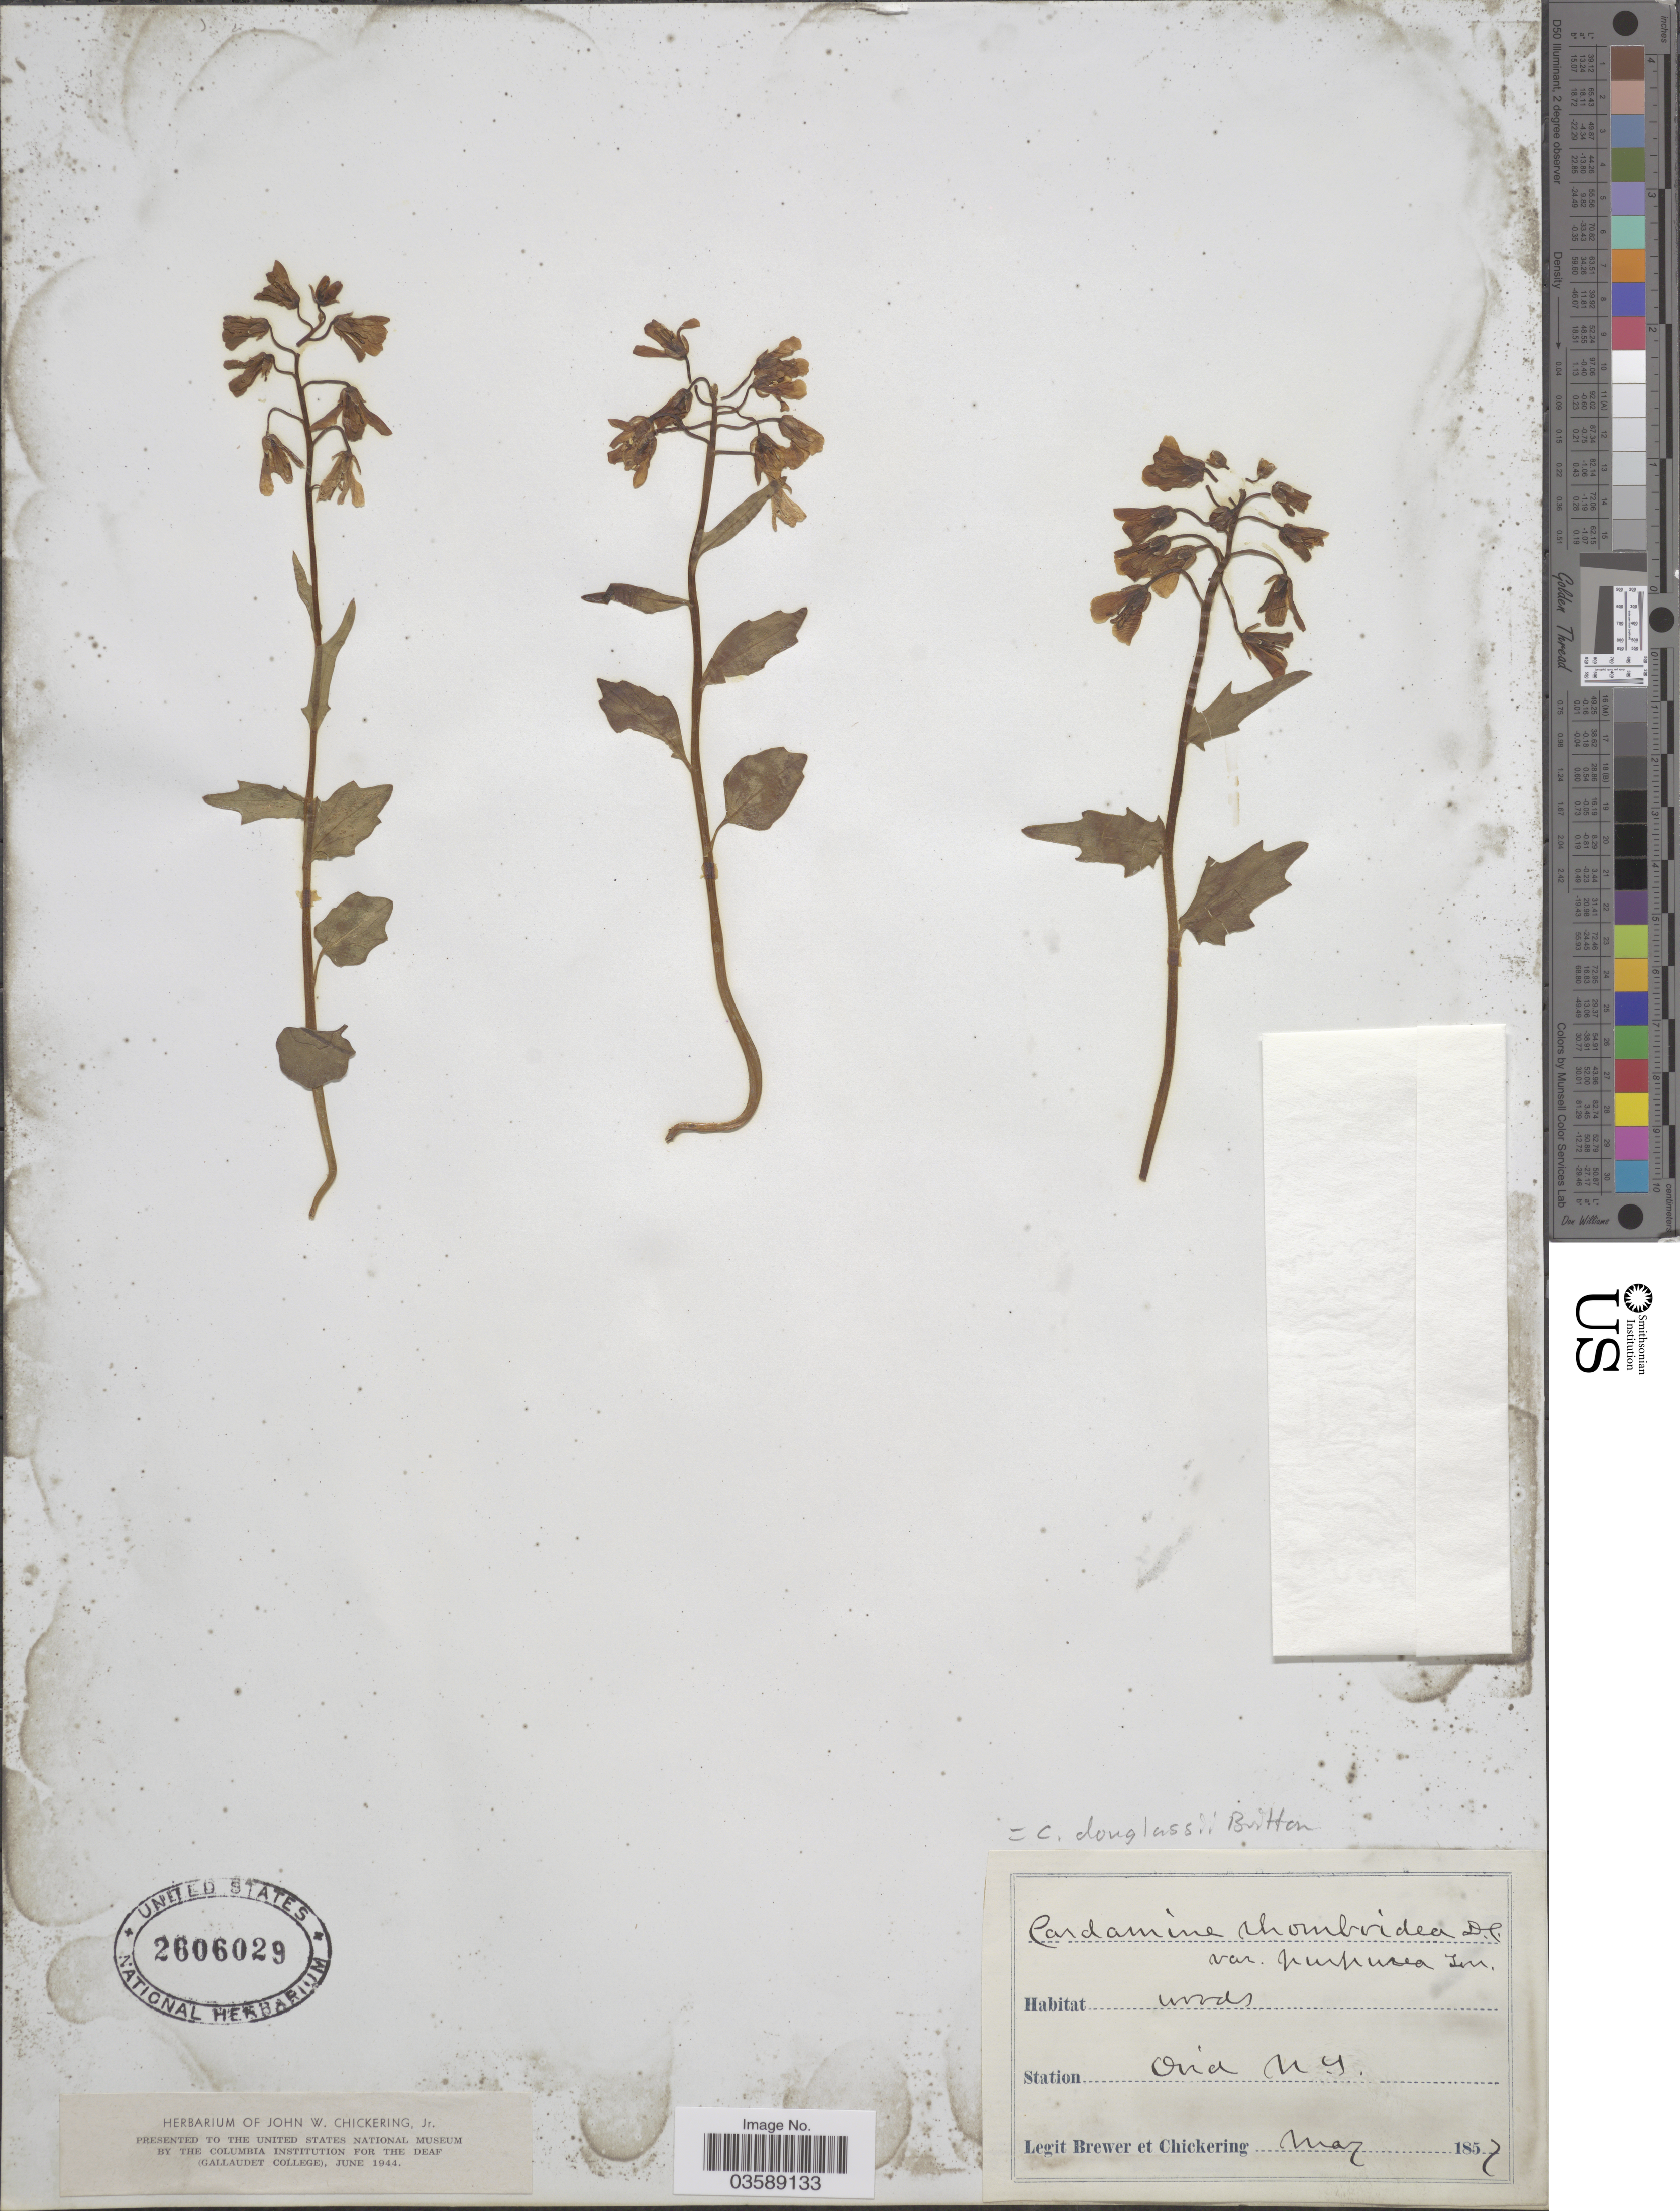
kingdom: Plantae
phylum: Tracheophyta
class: Magnoliopsida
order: Brassicales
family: Brassicaceae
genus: Cardamine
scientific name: Cardamine douglassii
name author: Britton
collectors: -. Brewer & J. Chickering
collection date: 1851-05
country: United States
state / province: New York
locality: Station Ovid.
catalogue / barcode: US 2606029